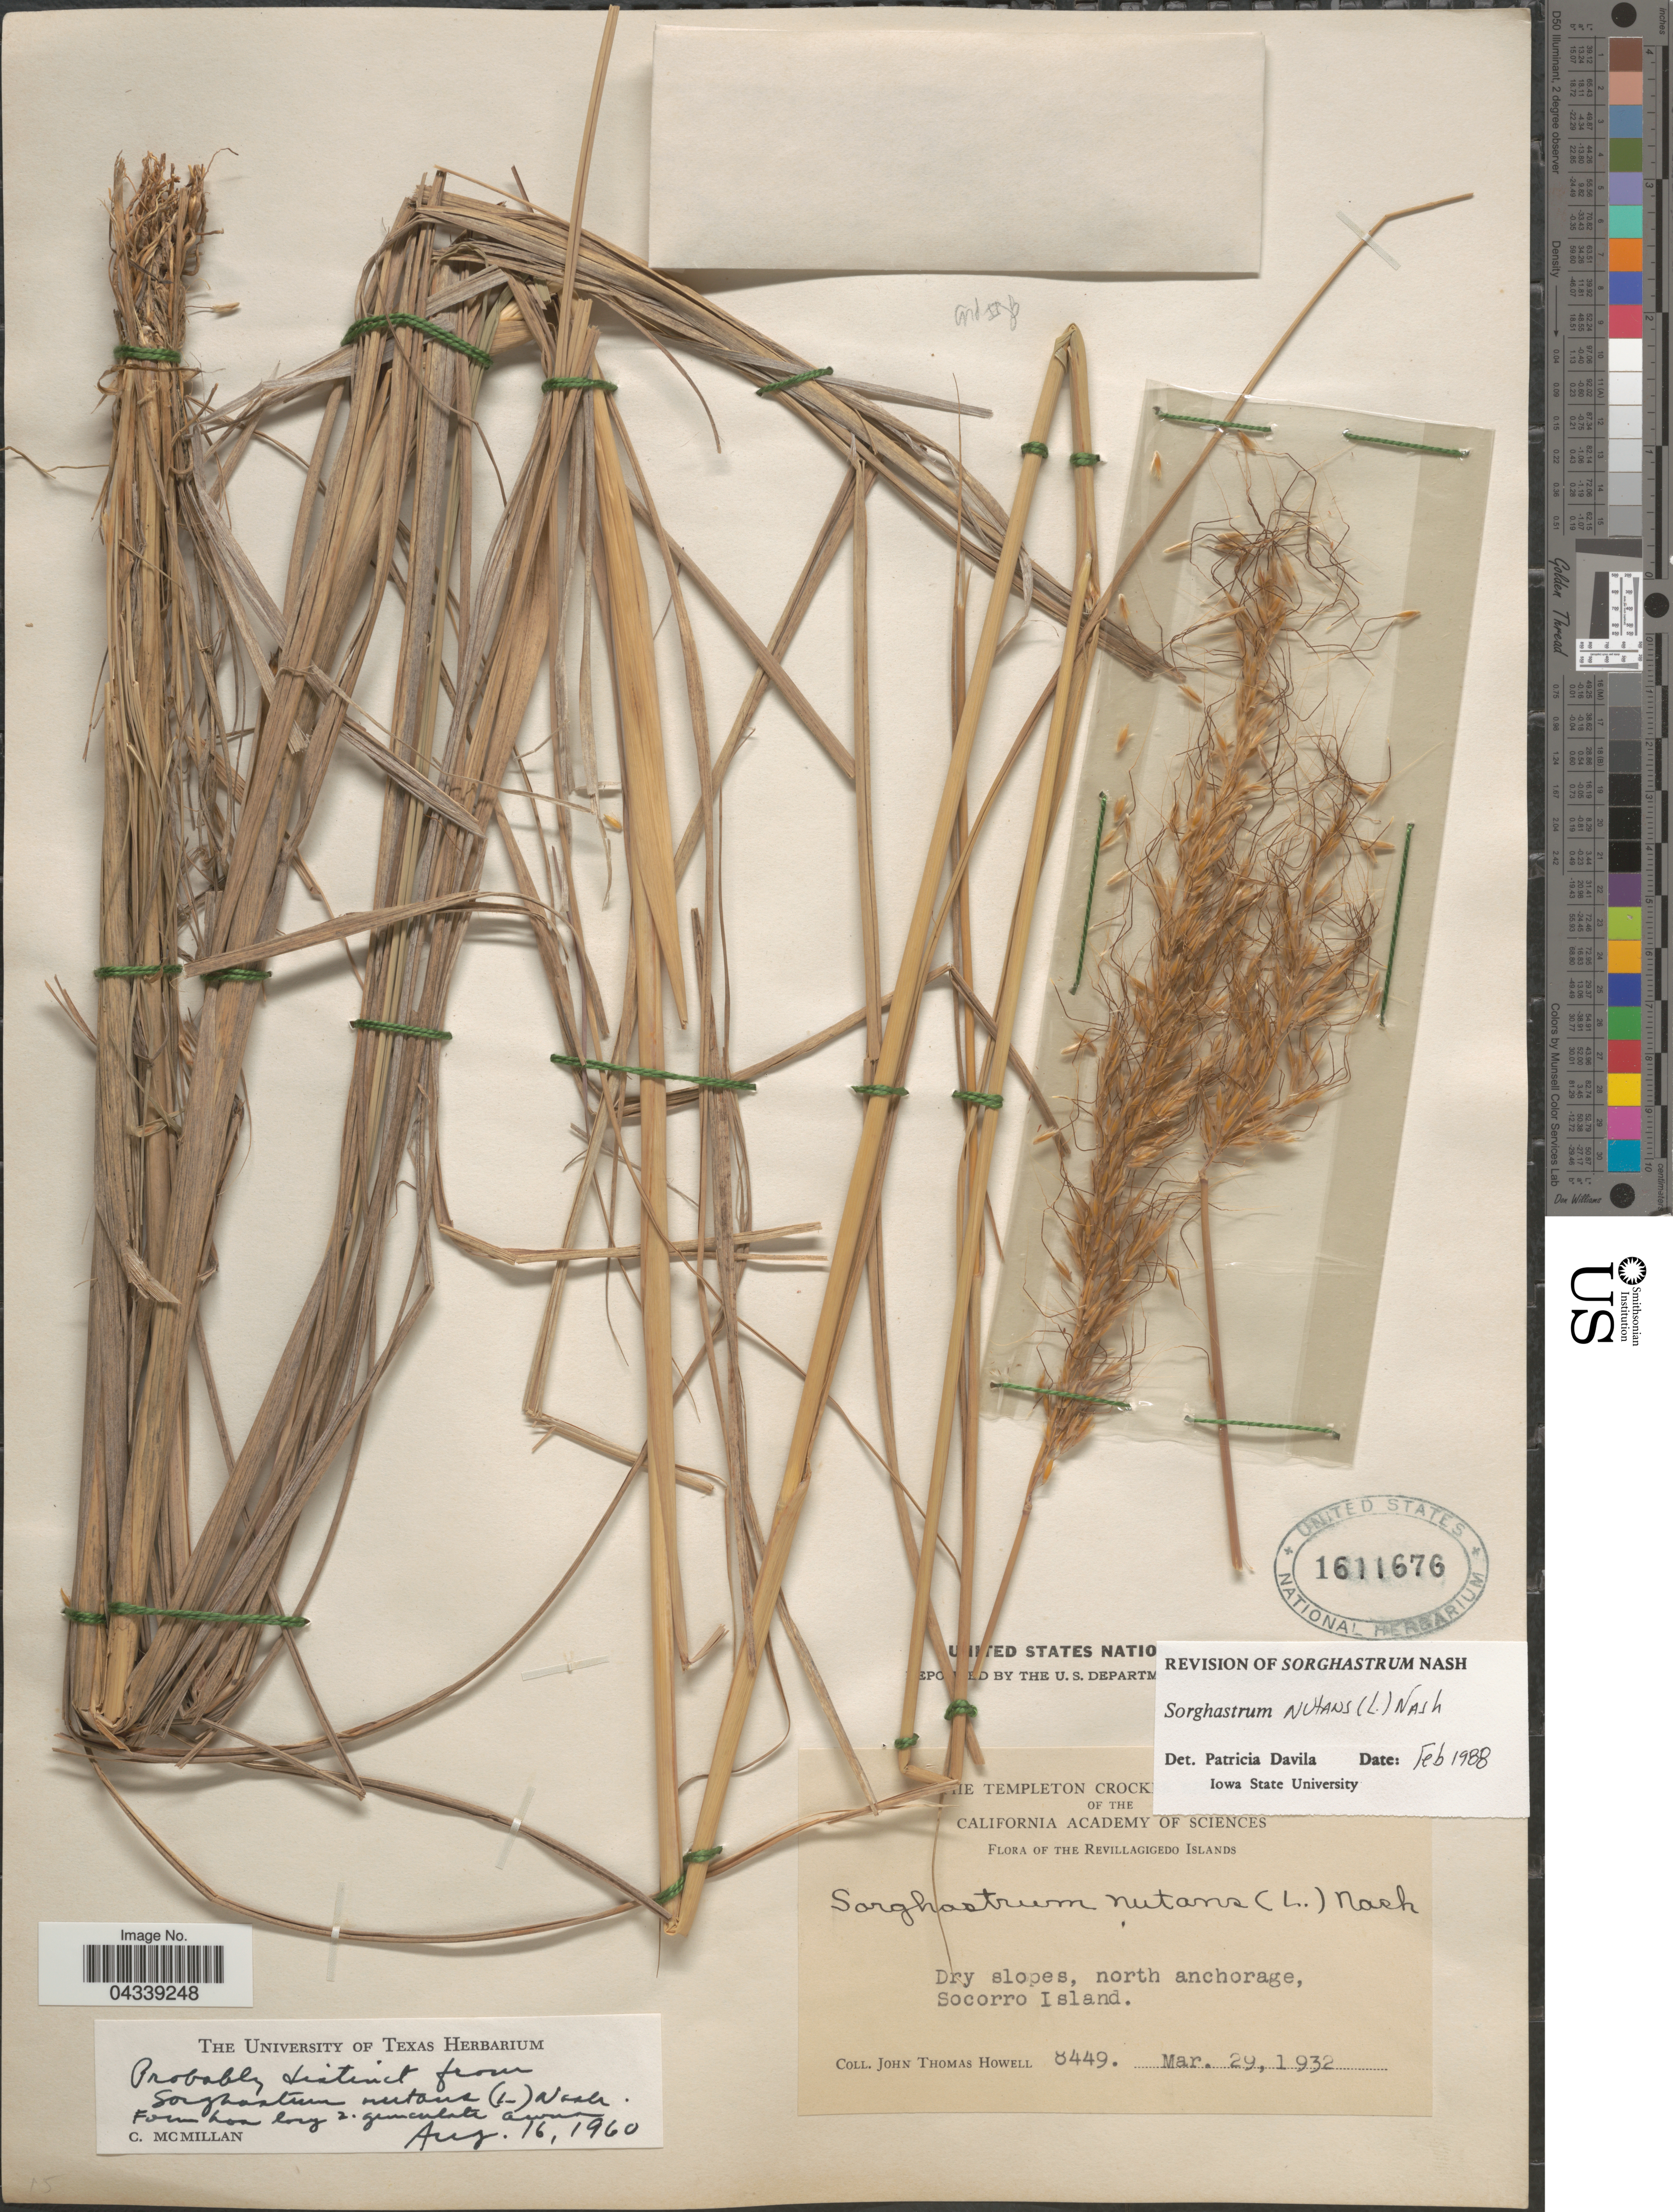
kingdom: Plantae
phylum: Tracheophyta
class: Liliopsida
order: Poales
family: Poaceae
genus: Sorghastrum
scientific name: Sorghastrum nutans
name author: (L.) Nash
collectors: J. T. Howell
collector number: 8449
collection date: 1932-03-29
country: Mexico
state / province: Colima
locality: The Revillagigedo Islands. Dry slopes, north anchorage, Socorro Island.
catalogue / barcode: US 1611676